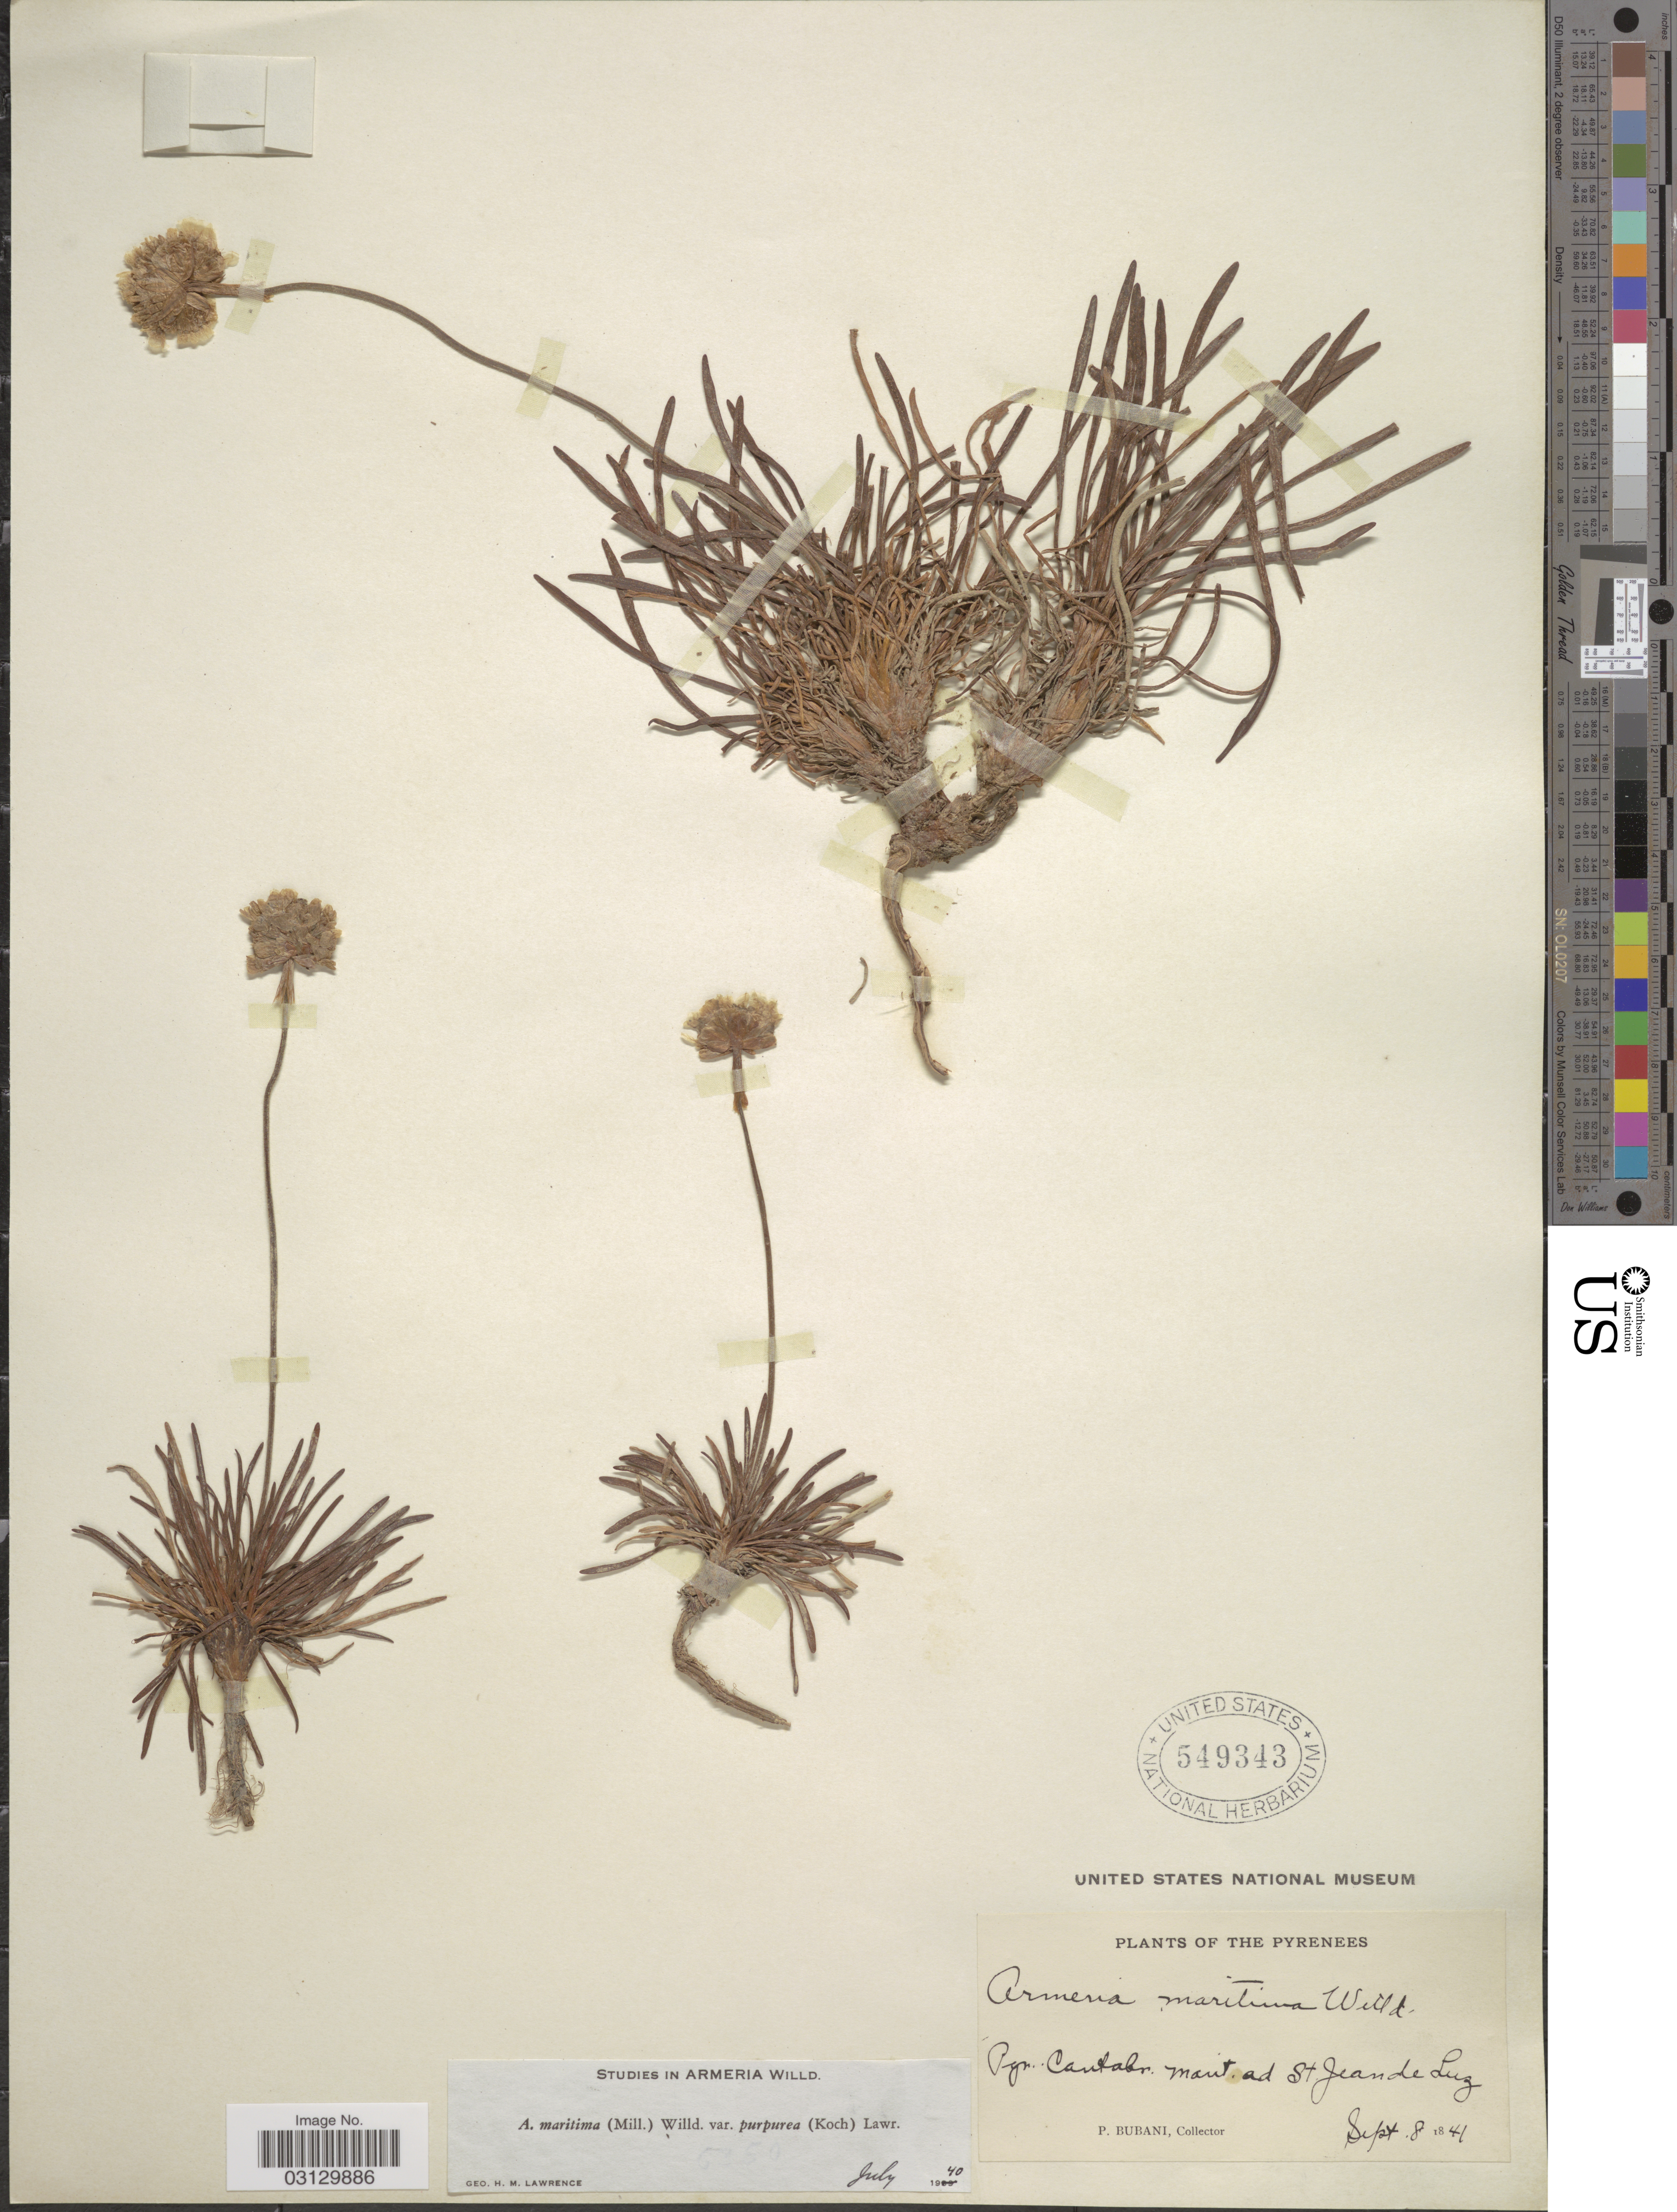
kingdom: Plantae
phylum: Tracheophyta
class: Magnoliopsida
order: Caryophyllales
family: Plumbaginaceae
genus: Armeria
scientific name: Armeria maritima subsp. purpurea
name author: (W.D.J. Koch) Á. Löve & D. Löve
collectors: P. Bubani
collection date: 1841-09-08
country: Spain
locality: The Pyrenees. Pyr. Cantabr. mont. ad St. Jean de Luz.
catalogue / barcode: US 549343